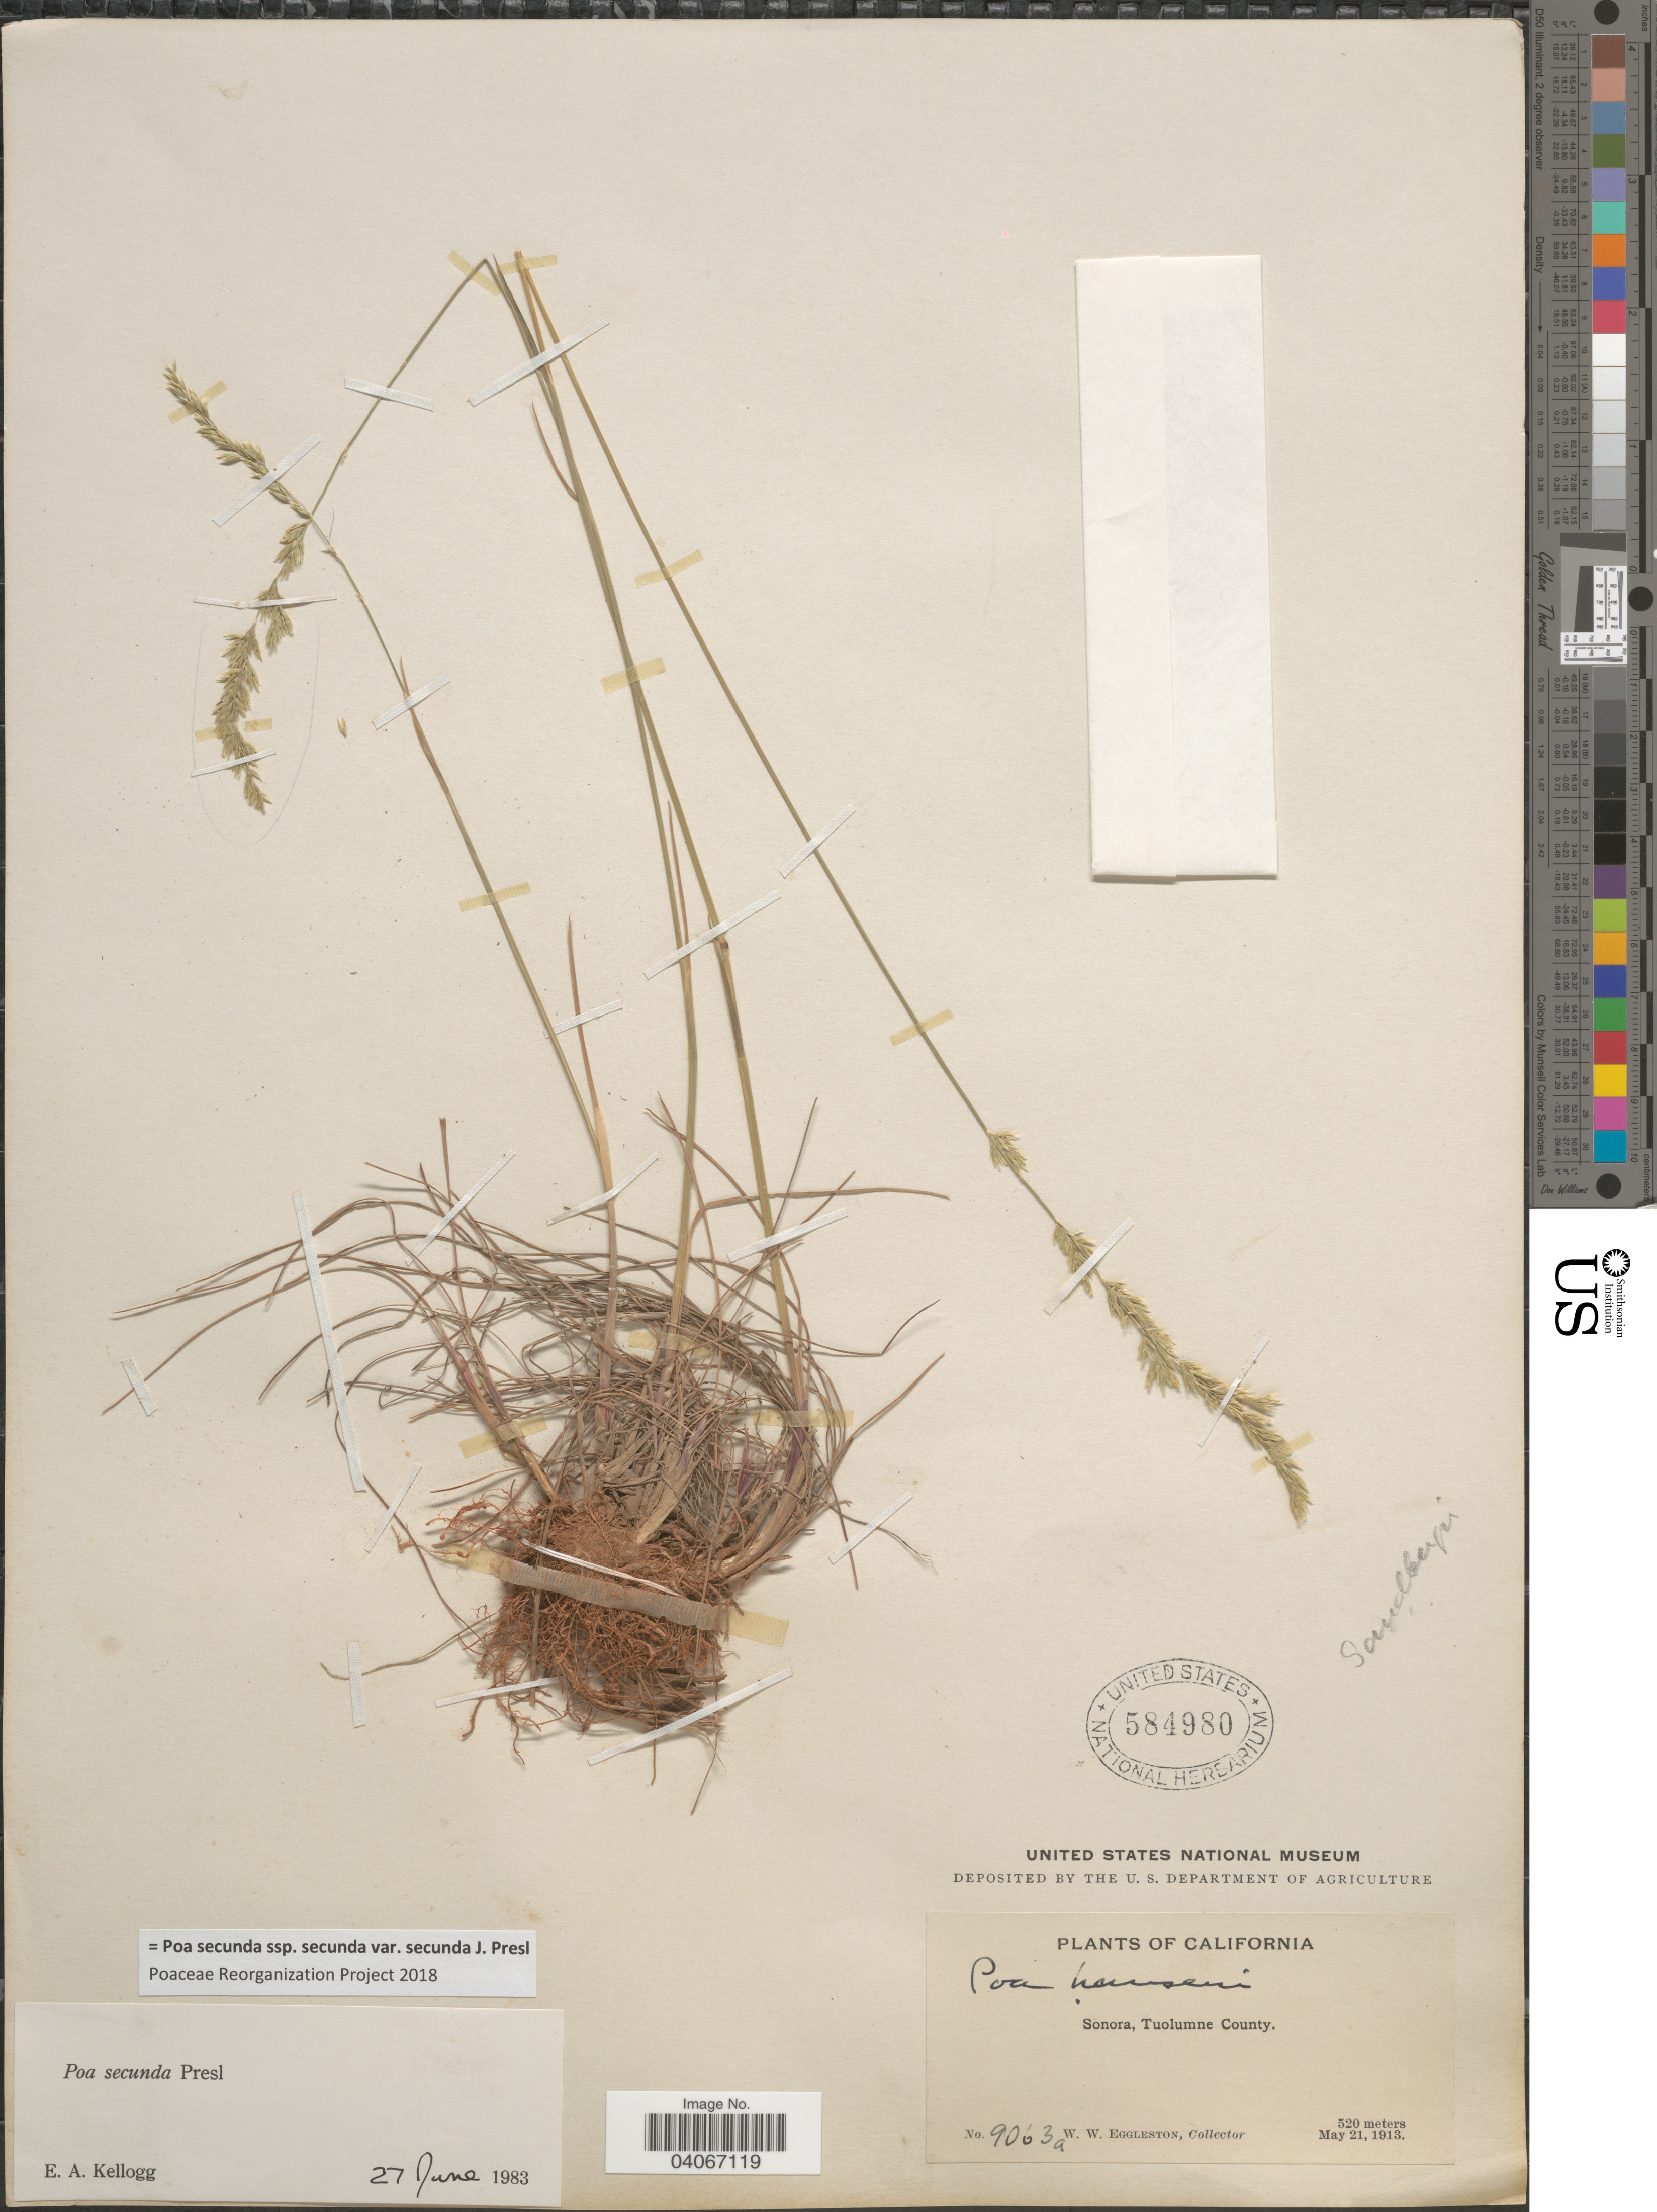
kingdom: Plantae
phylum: Tracheophyta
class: Liliopsida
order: Poales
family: Poaceae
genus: Poa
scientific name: Poa secunda subsp. secunda var. secunda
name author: J. Presl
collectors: W. W. Eggleston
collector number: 9063a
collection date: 1913-05-21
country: United States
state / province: California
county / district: Tuolumne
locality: Sonora, Tuolumne County.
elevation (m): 520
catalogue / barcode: US 584980